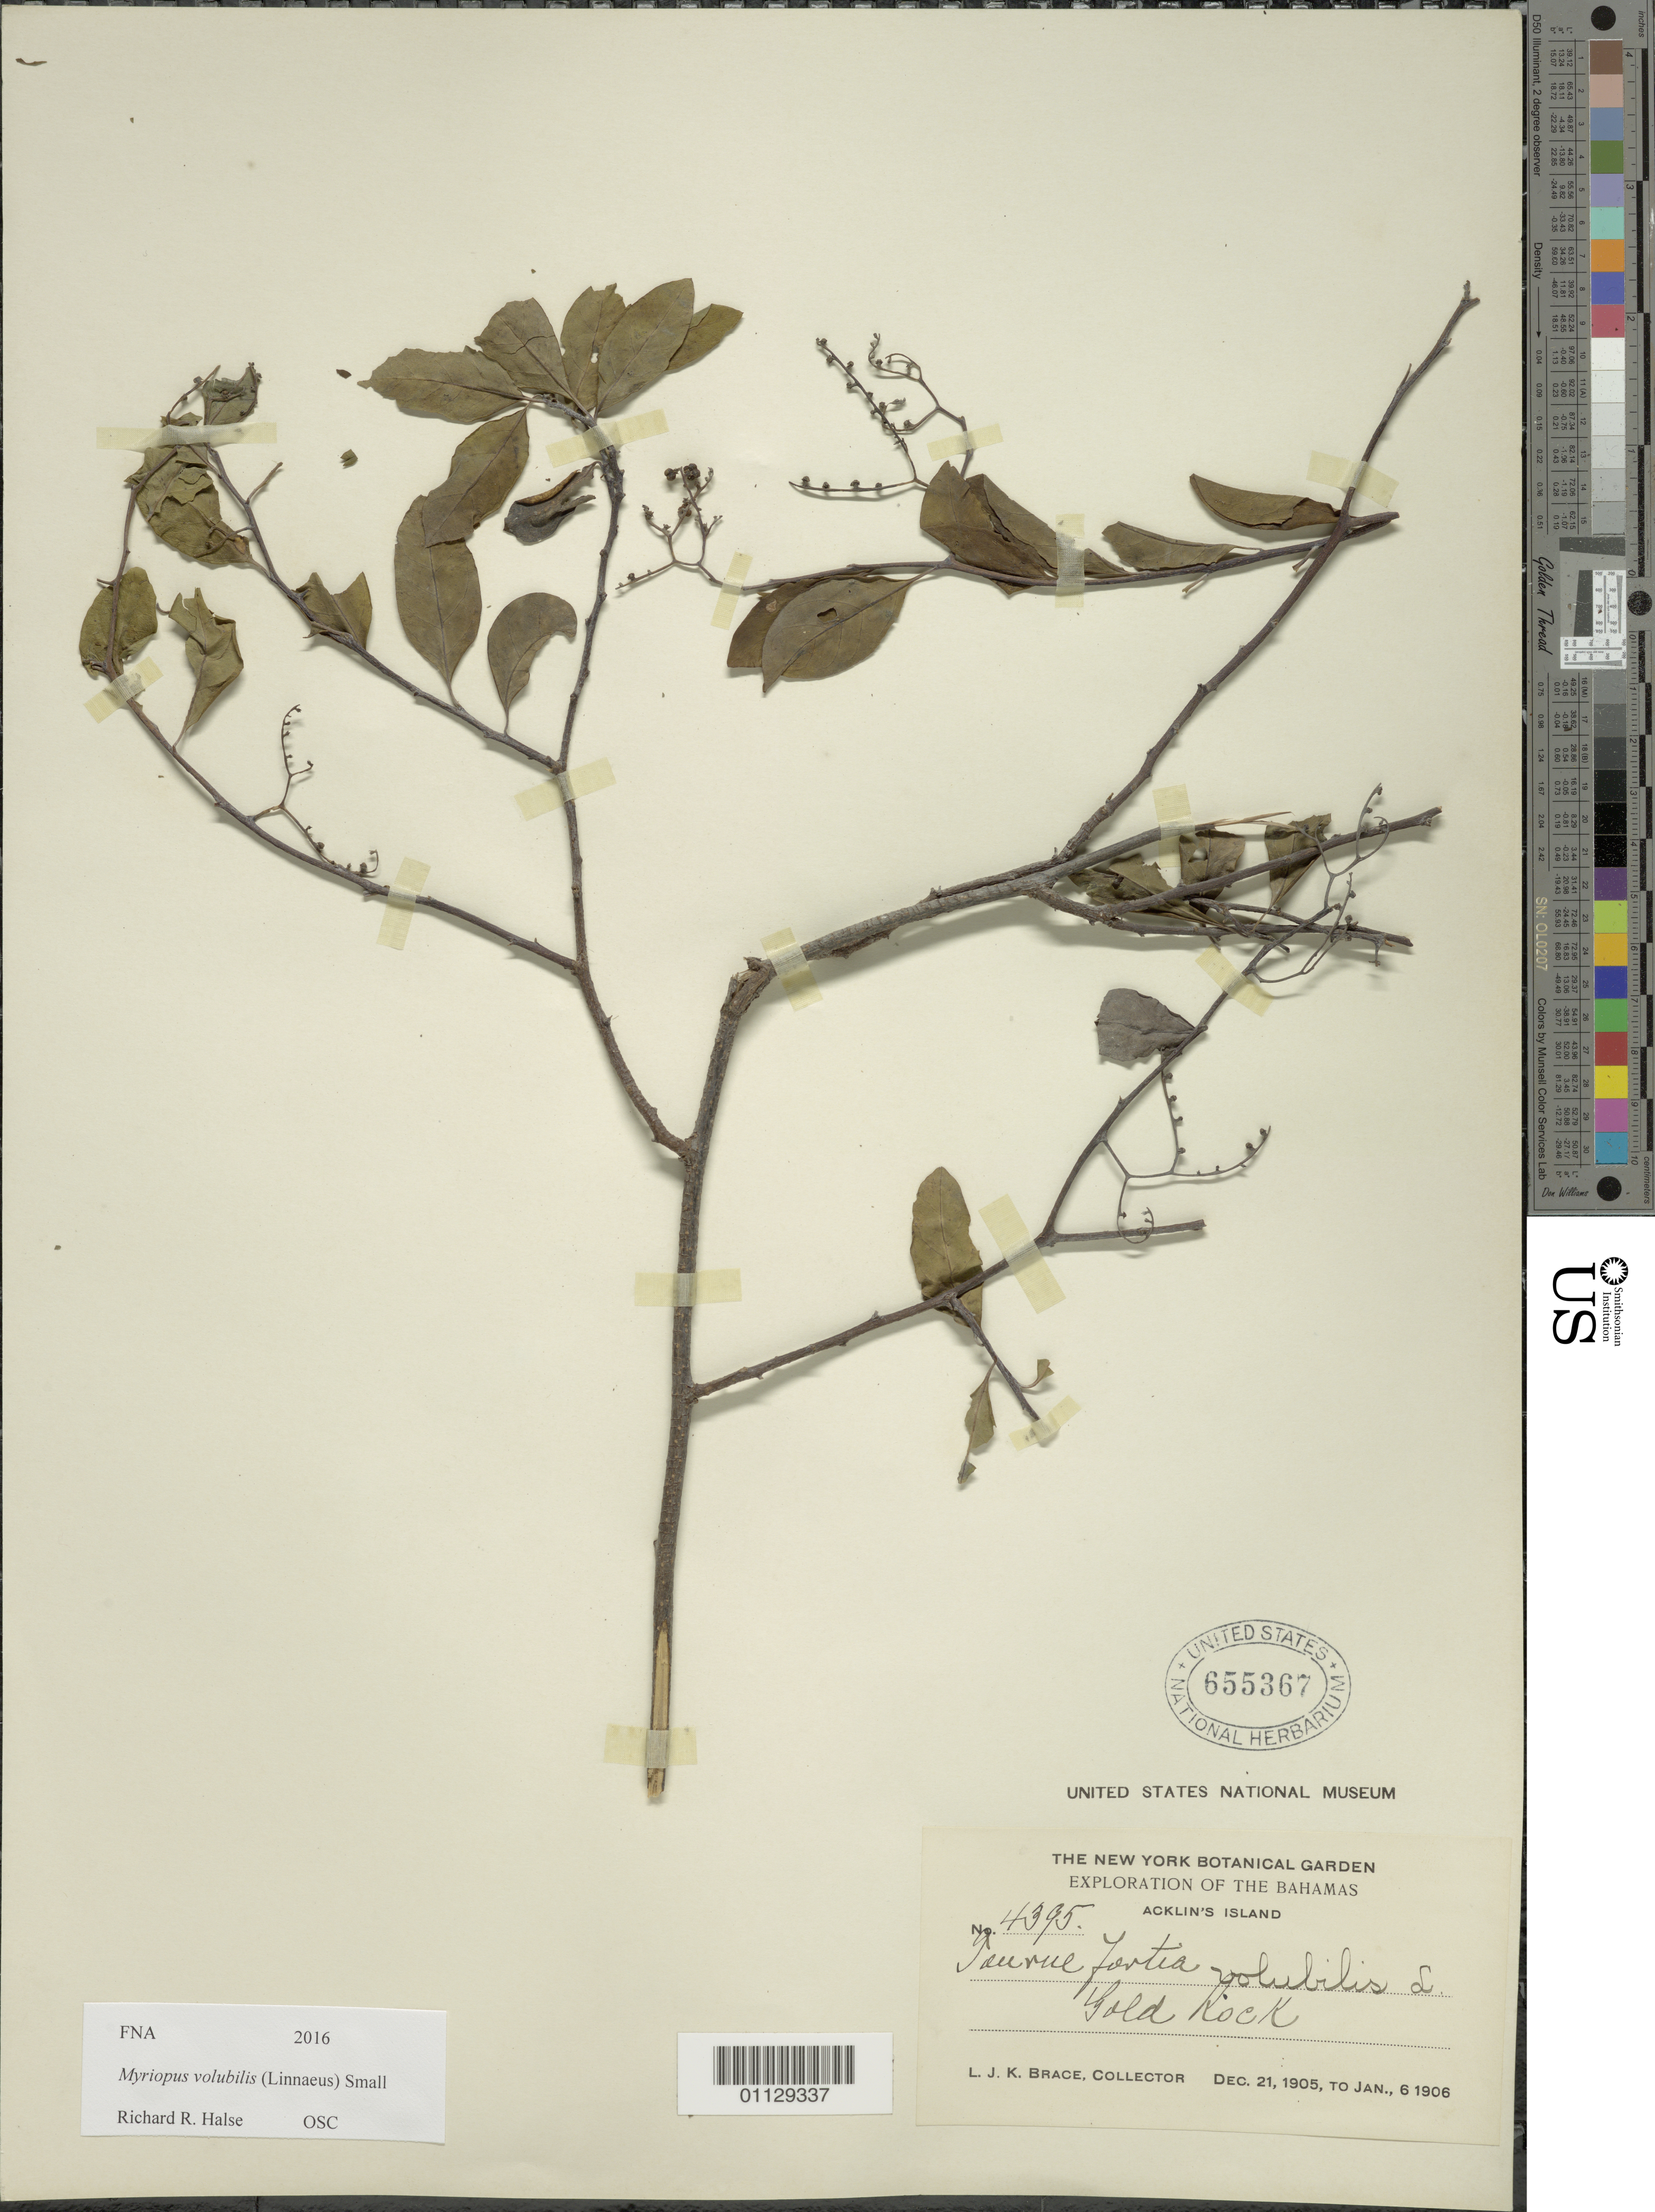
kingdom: Plantae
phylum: Tracheophyta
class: Magnoliopsida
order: Boraginales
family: Heliotropiaceae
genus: Tournefortia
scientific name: Tournefortia volubilis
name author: L.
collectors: L. J. K. Brace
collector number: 4395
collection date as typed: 21 Dec 1905 to 06 Jan 1905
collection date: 1905-01-06/1905-12-21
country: Bahamas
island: Acklin's I.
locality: Gold Rock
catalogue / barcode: US 655367